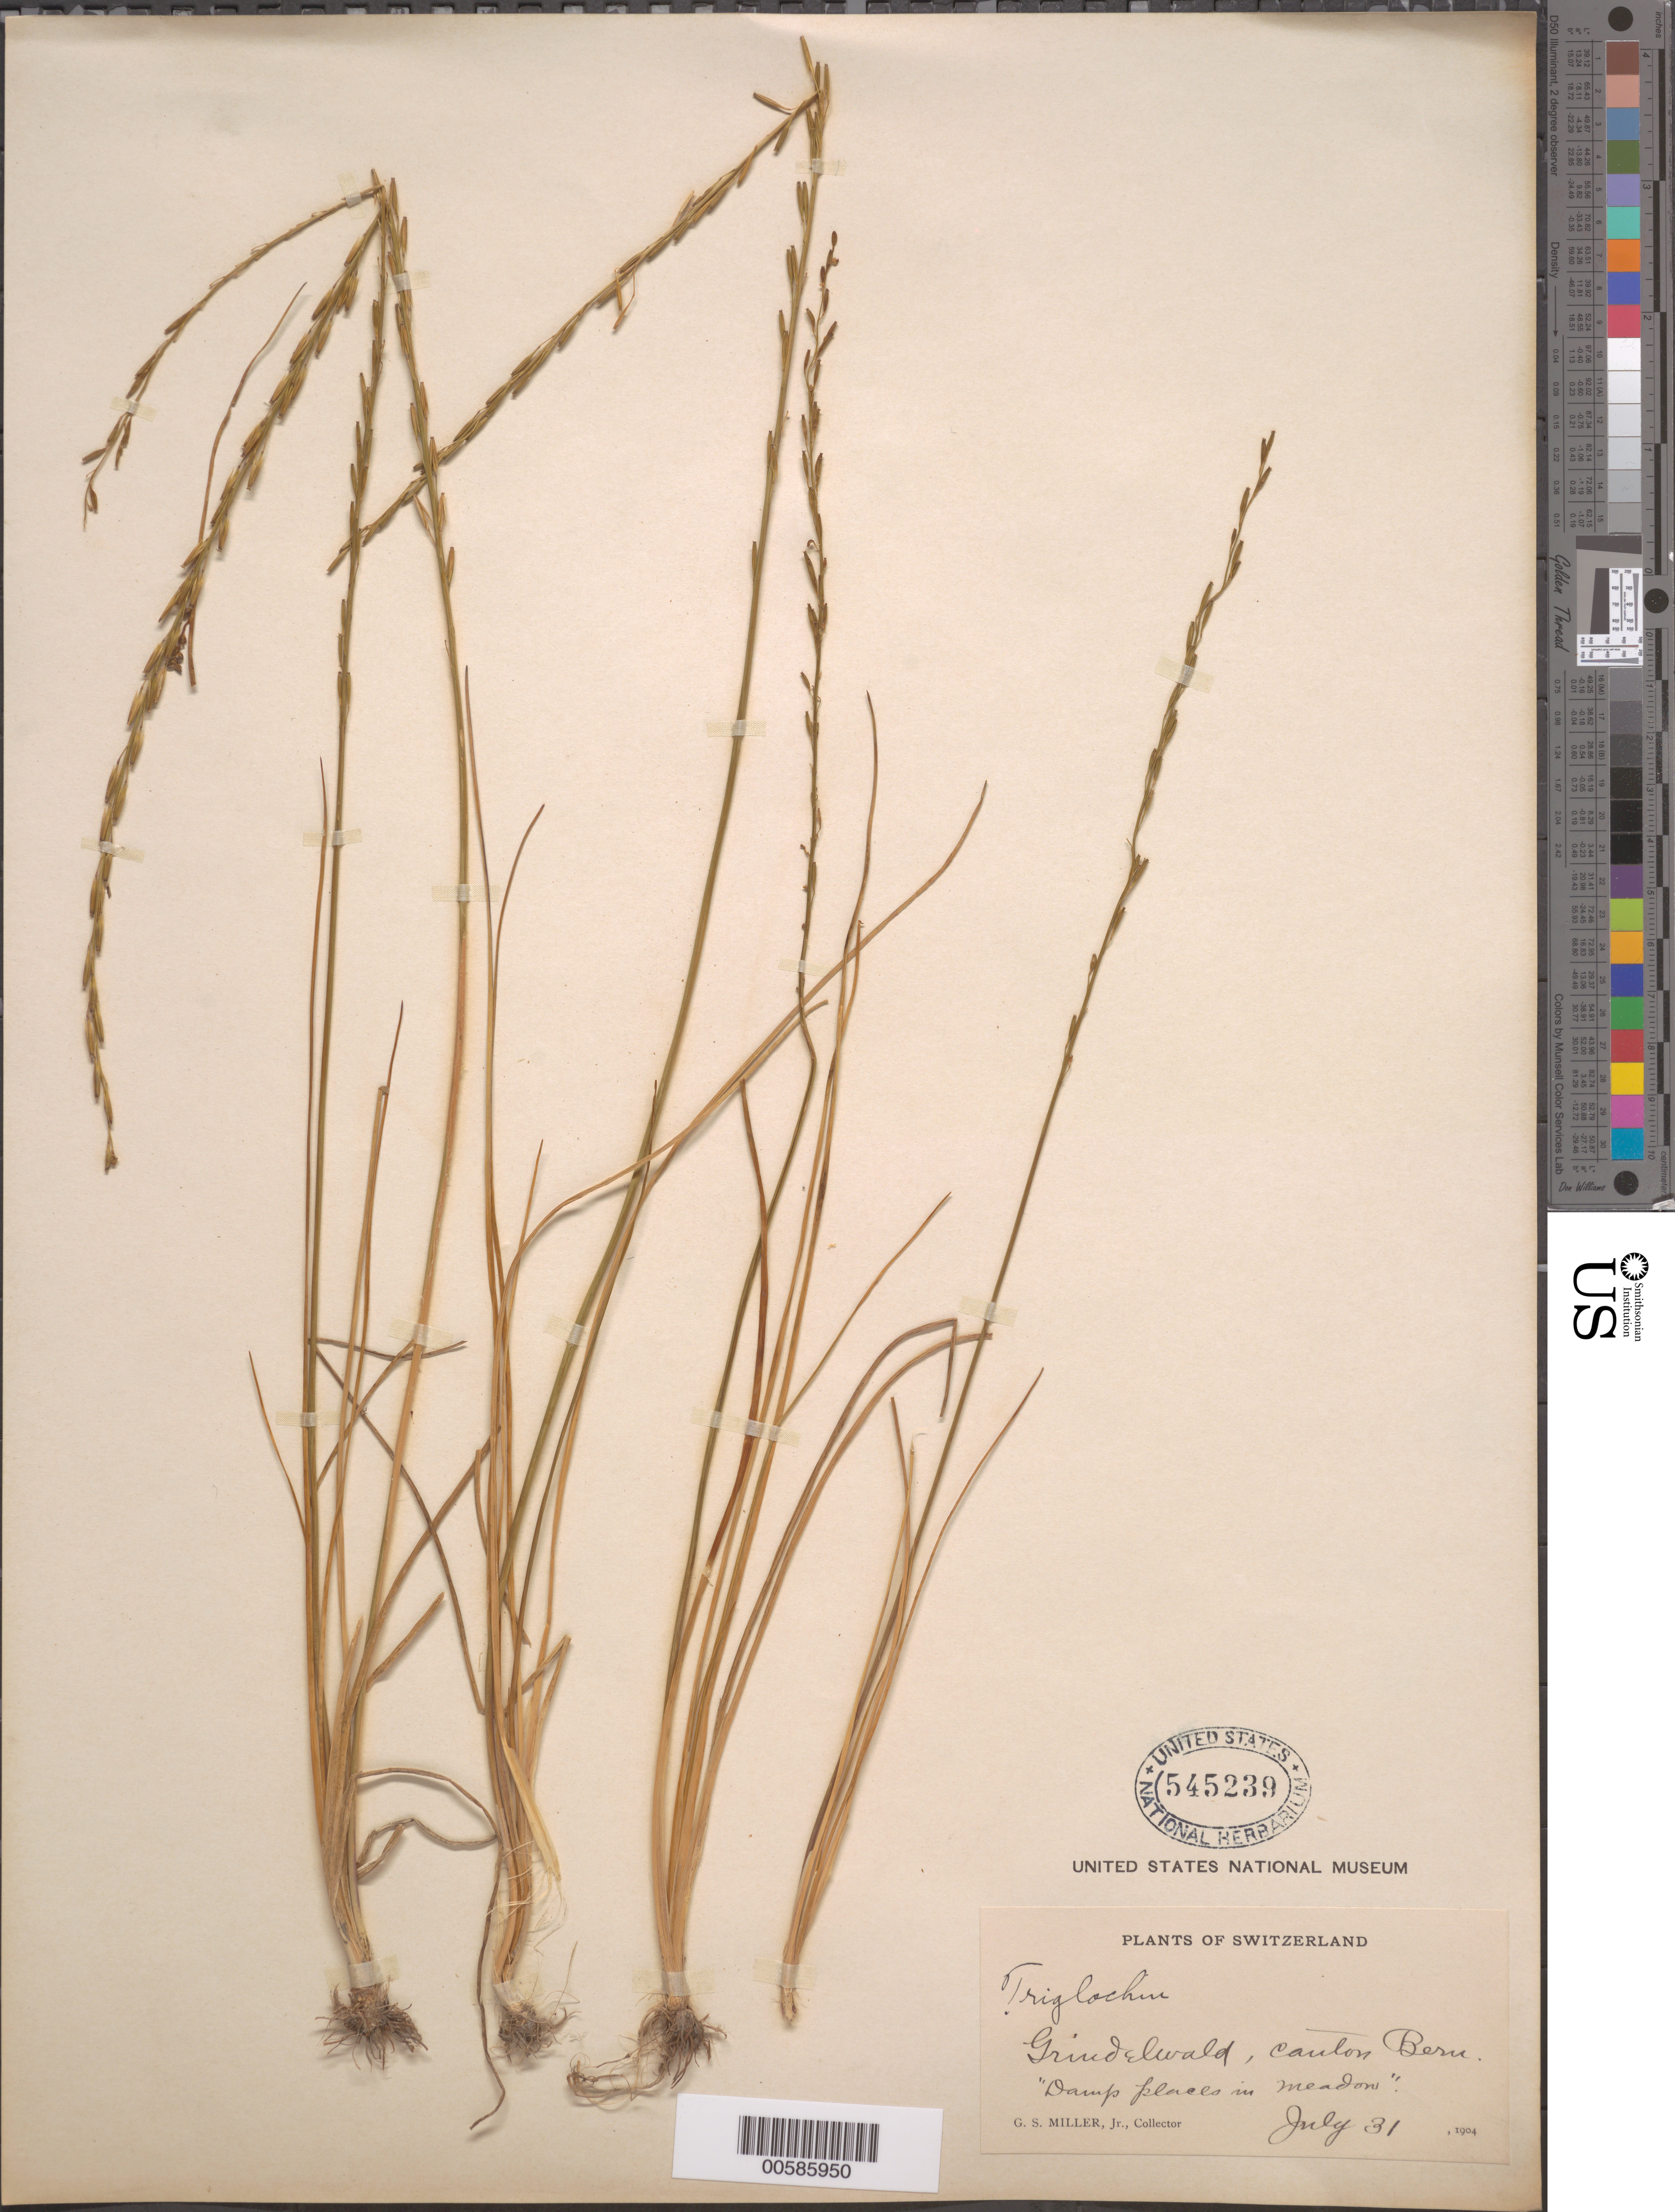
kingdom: Plantae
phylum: Tracheophyta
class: Liliopsida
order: Alismatales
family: Juncaginaceae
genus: Triglochin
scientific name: Triglochin palustris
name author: L.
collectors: G. S. Miller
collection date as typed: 31 Jul 1904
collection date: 1904-07-31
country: Switzerland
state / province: Bern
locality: Grindelwald, canton Bern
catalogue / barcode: US 545239